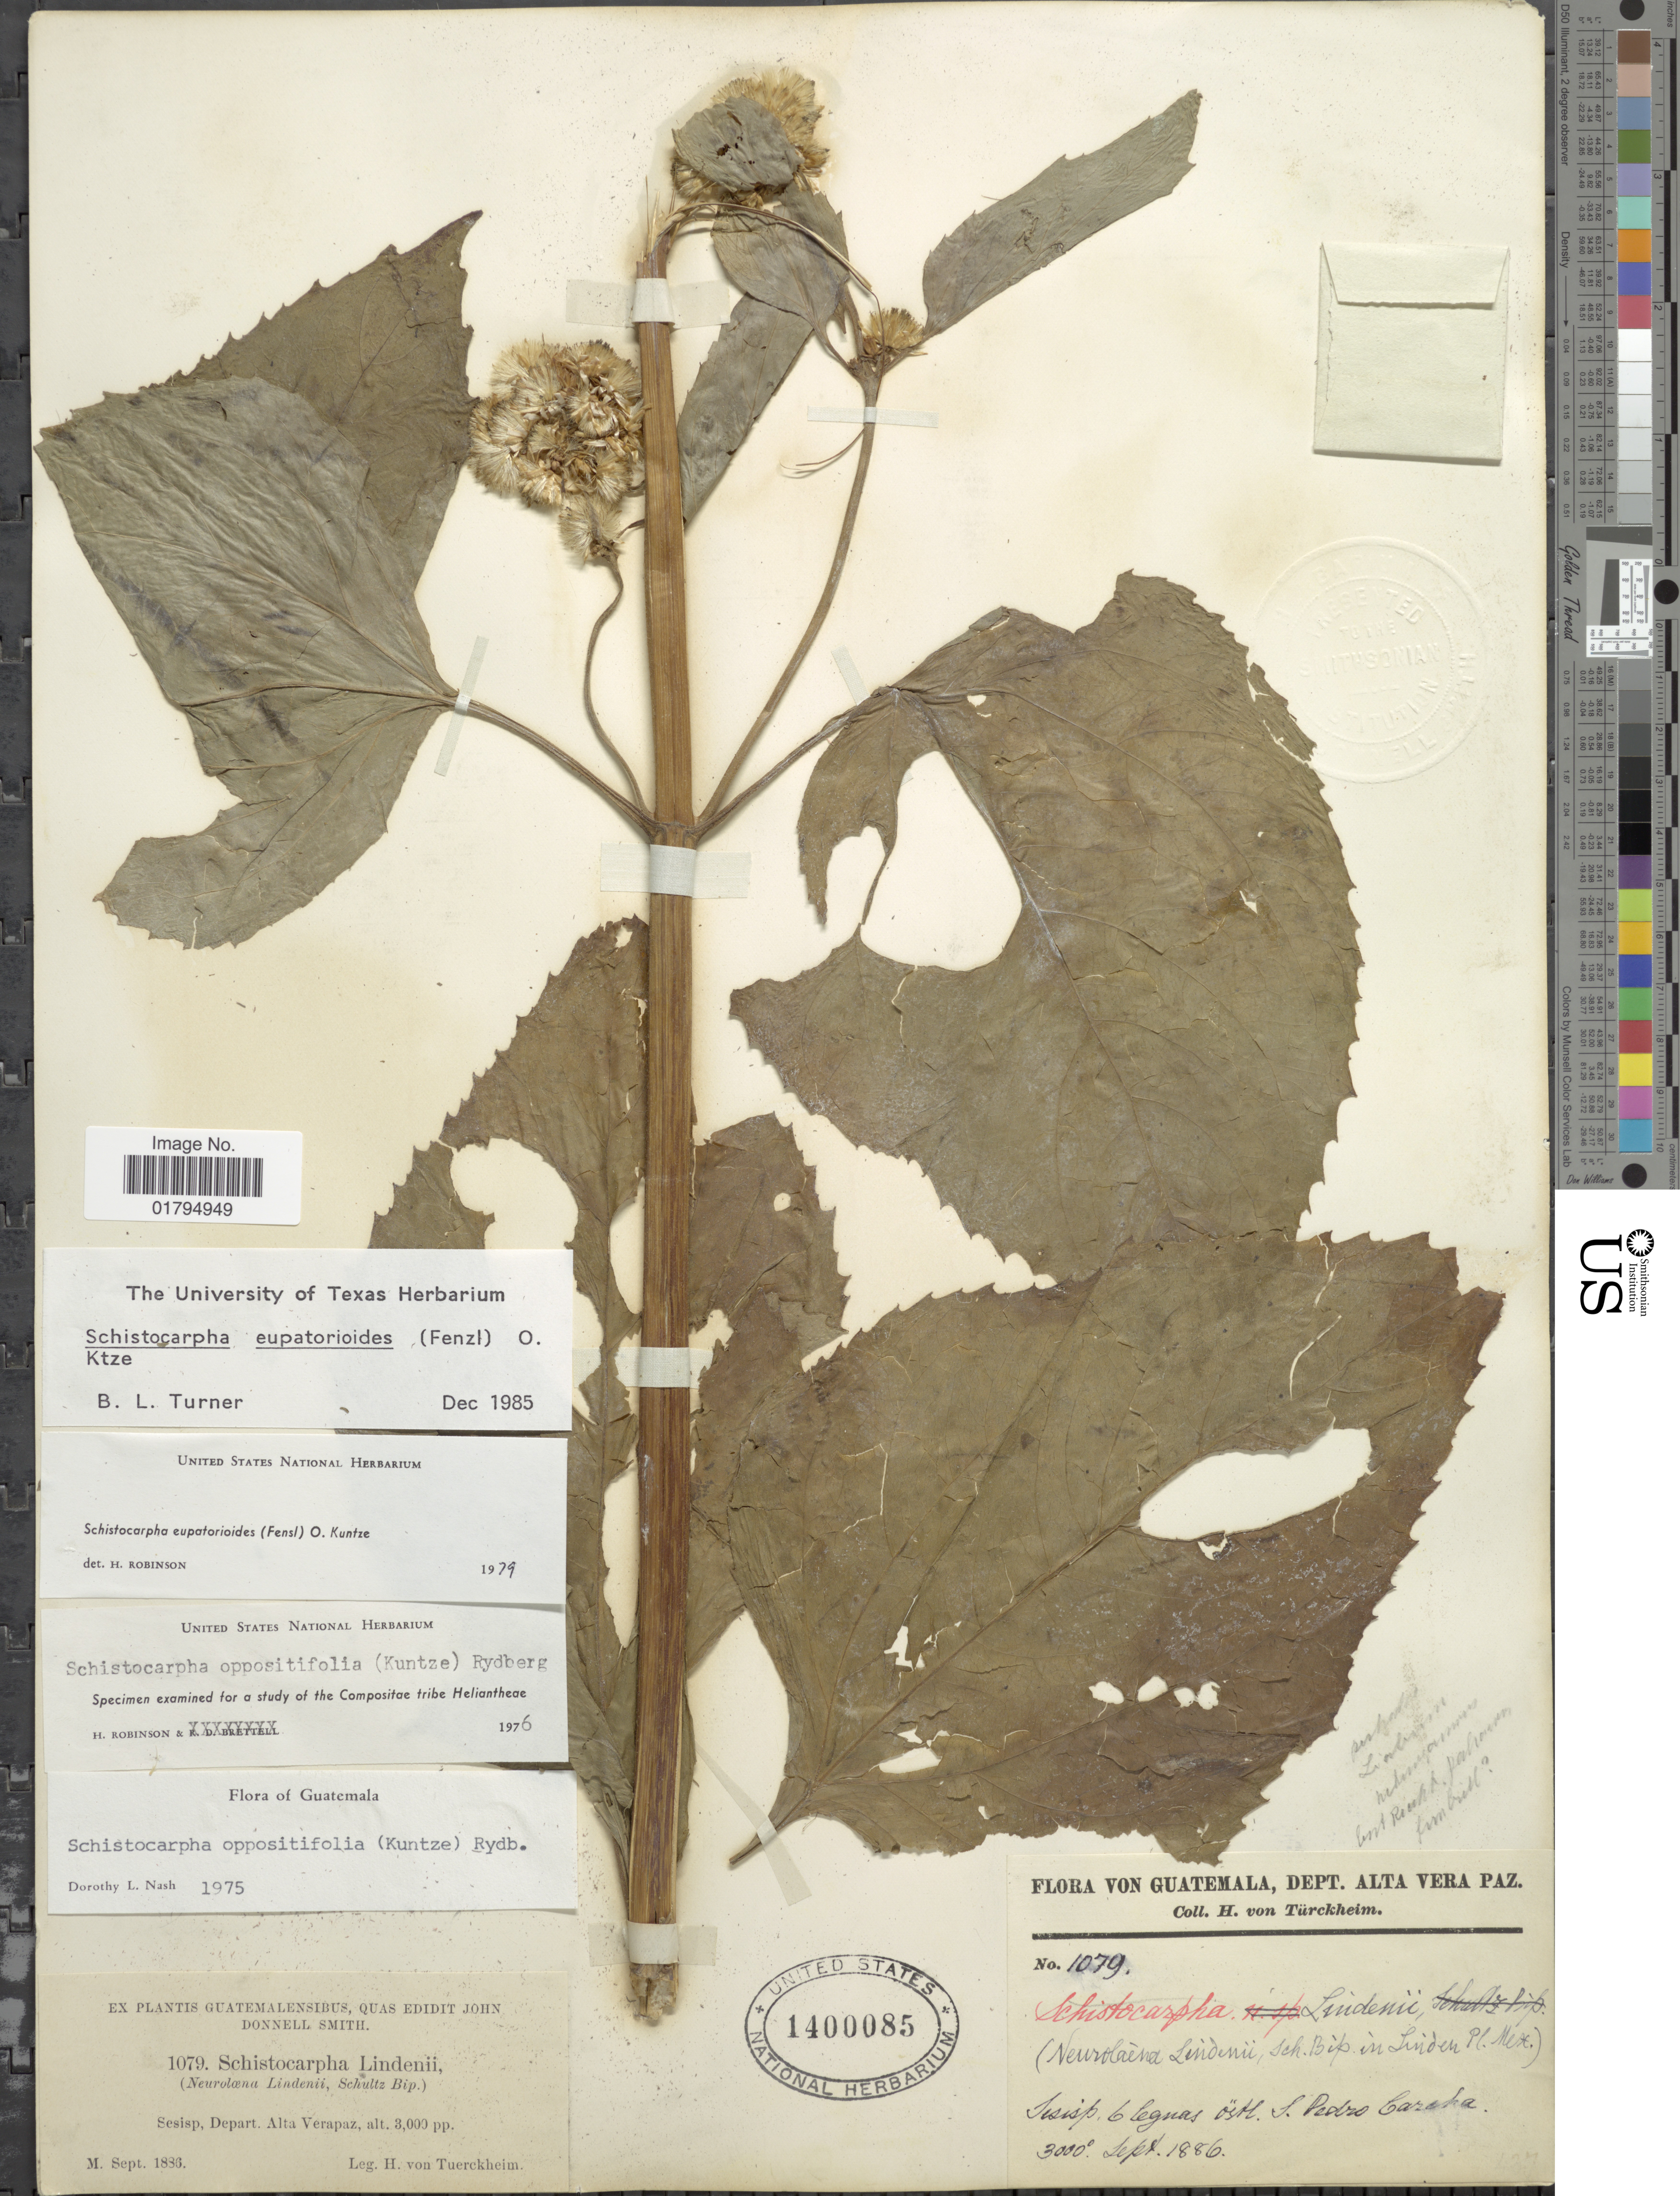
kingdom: Plantae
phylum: Tracheophyta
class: Magnoliopsida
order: Asterales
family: Asteraceae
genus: Schistocarpha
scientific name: Schistocarpha eupatorioides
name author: (Fenzl) Kuntze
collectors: H. von Türckheim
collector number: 1079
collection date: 1886-09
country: Guatemala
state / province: Alta Verapaz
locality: Sesisp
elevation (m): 914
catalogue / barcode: US 1400085